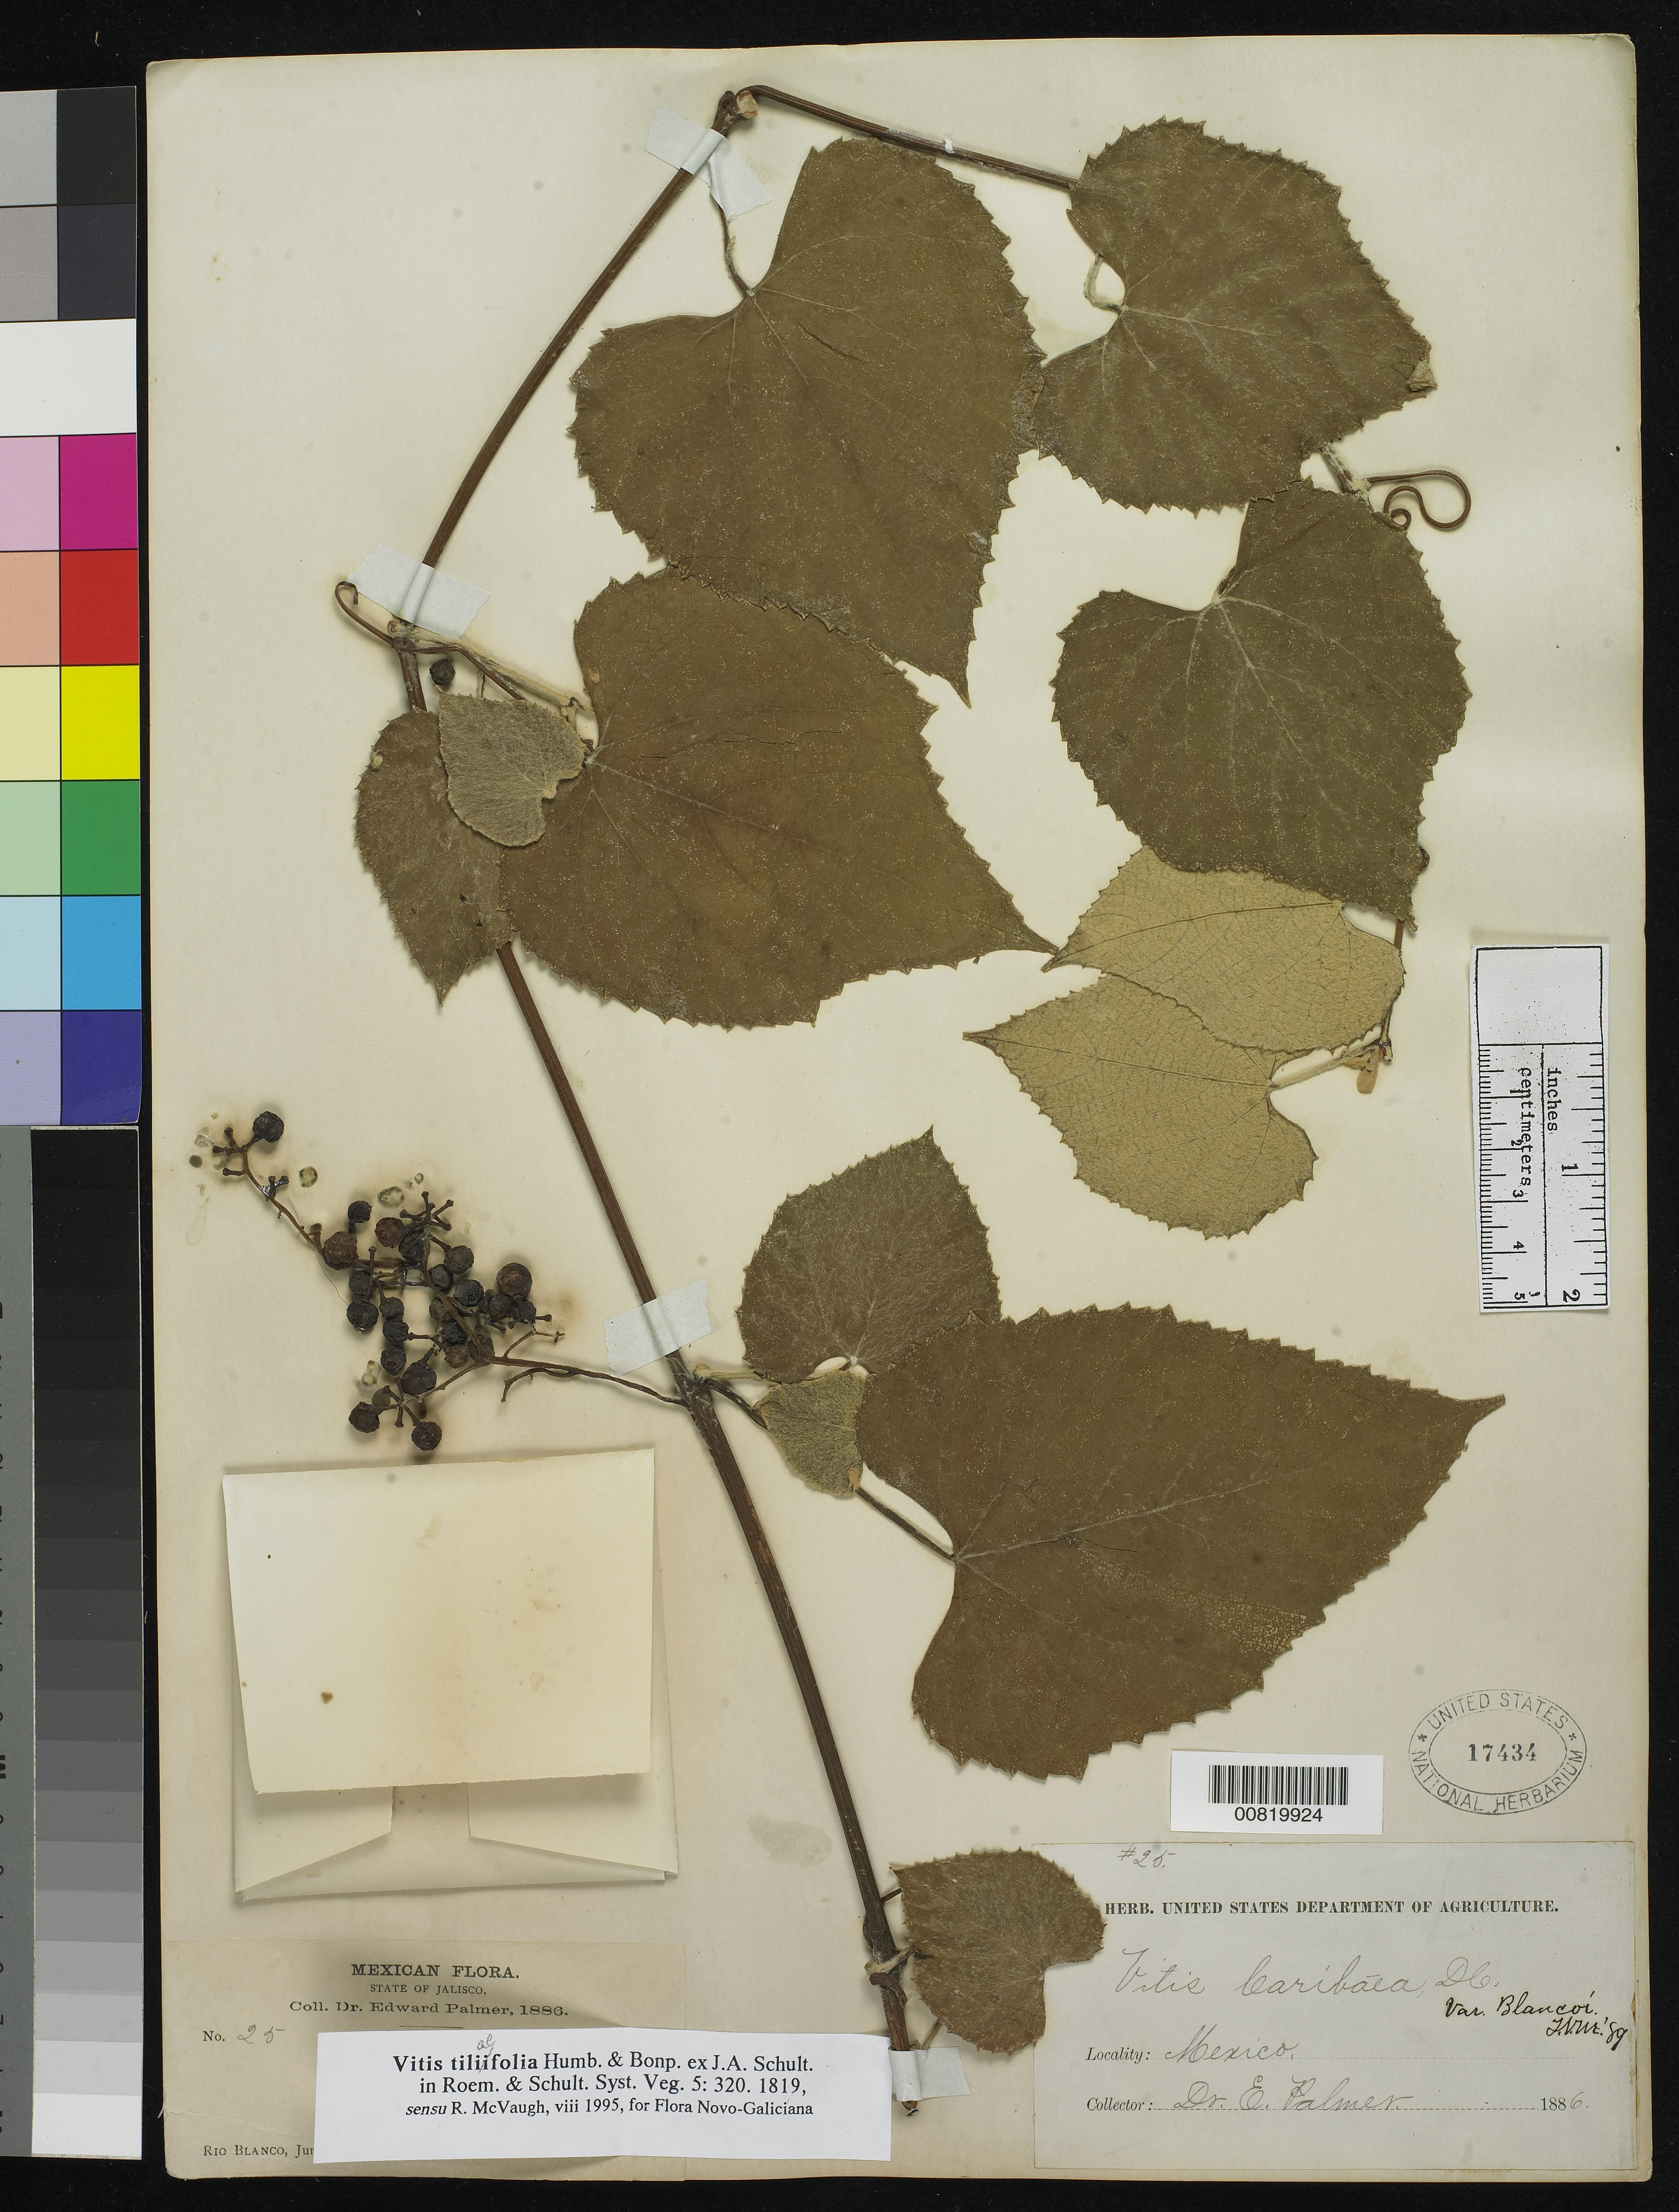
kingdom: Plantae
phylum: Tracheophyta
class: Magnoliopsida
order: Vitales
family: Vitaceae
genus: Vitis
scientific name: Vitis tiliifolia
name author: Humb. & Bonpl. ex Schult.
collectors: E. Palmer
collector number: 25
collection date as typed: Jun 1886 to -- Oct 1886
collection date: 1886-06/1886-10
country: Mexico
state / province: Jalisco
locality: Rio Blanco, Jalisco.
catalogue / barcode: US 17434